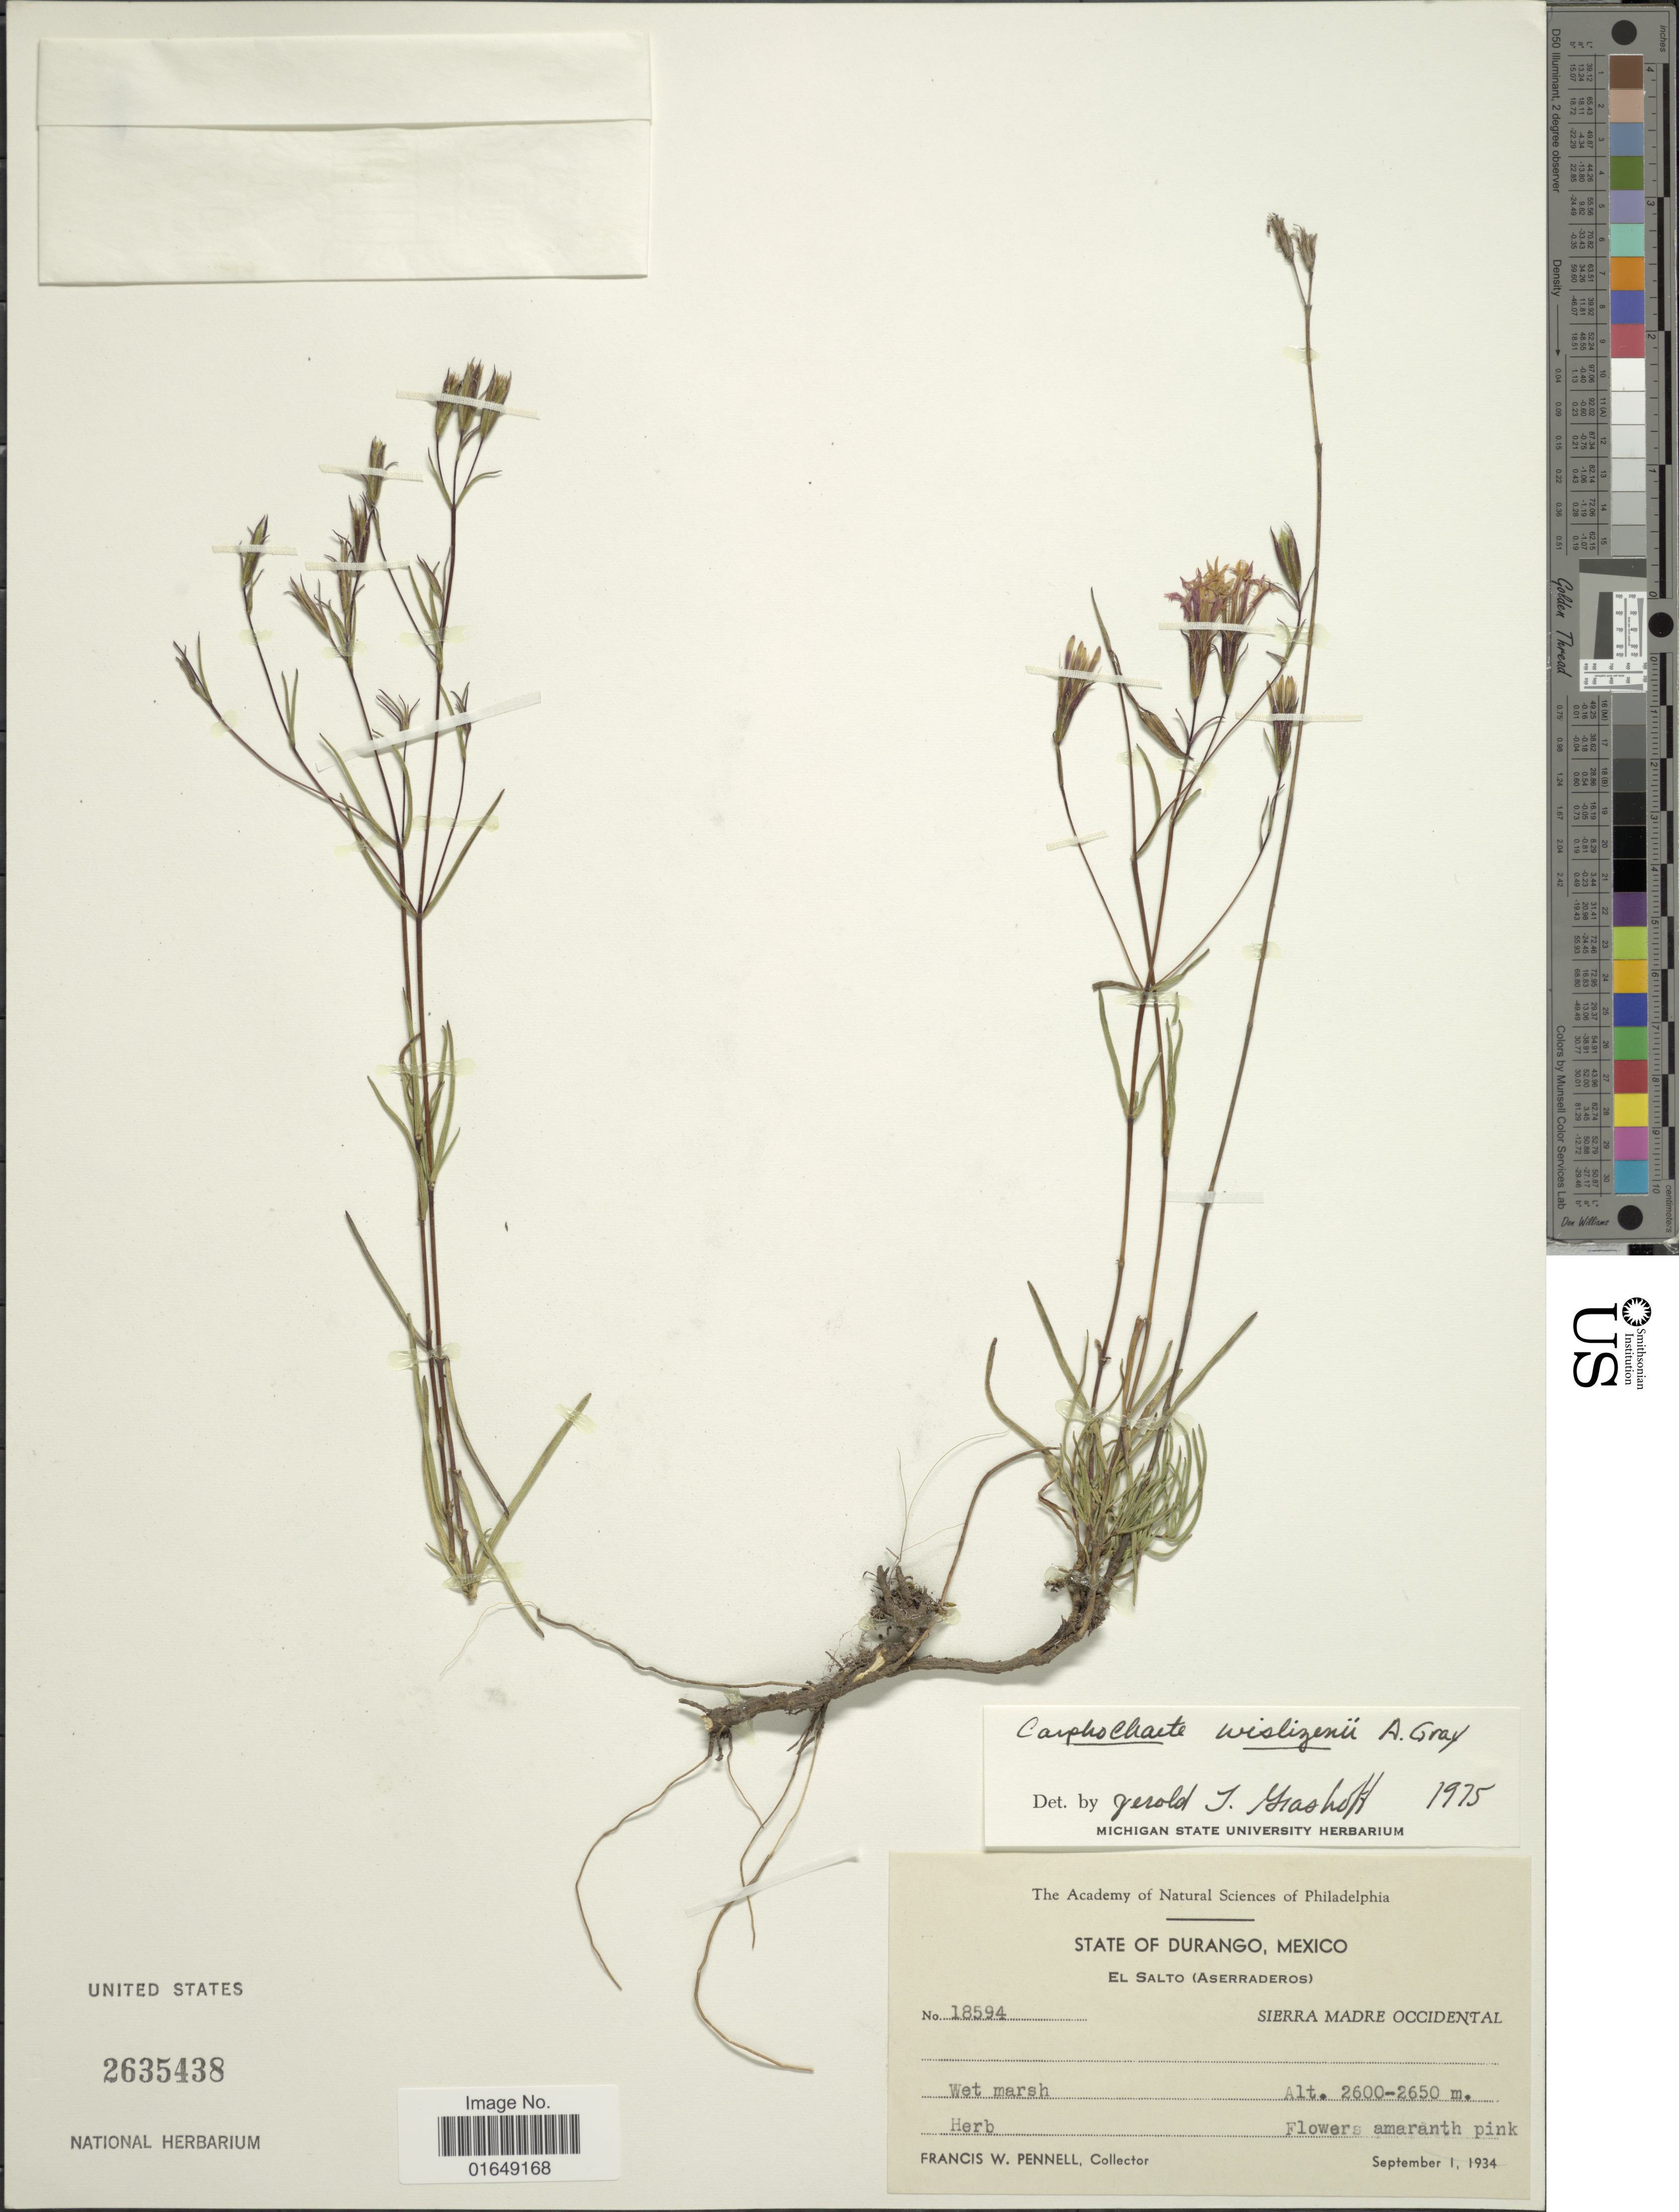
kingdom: Plantae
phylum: Tracheophyta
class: Magnoliopsida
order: Asterales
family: Asteraceae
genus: Carphochaete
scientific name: Carphochaete wislizenii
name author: A. Gray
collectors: F. W. Pennell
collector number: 18594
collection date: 1934-09-01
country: Mexico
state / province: Durango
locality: El Salto (Aserraderos), Sierra Madre Occidental.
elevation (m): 2600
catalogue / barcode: US 2635438